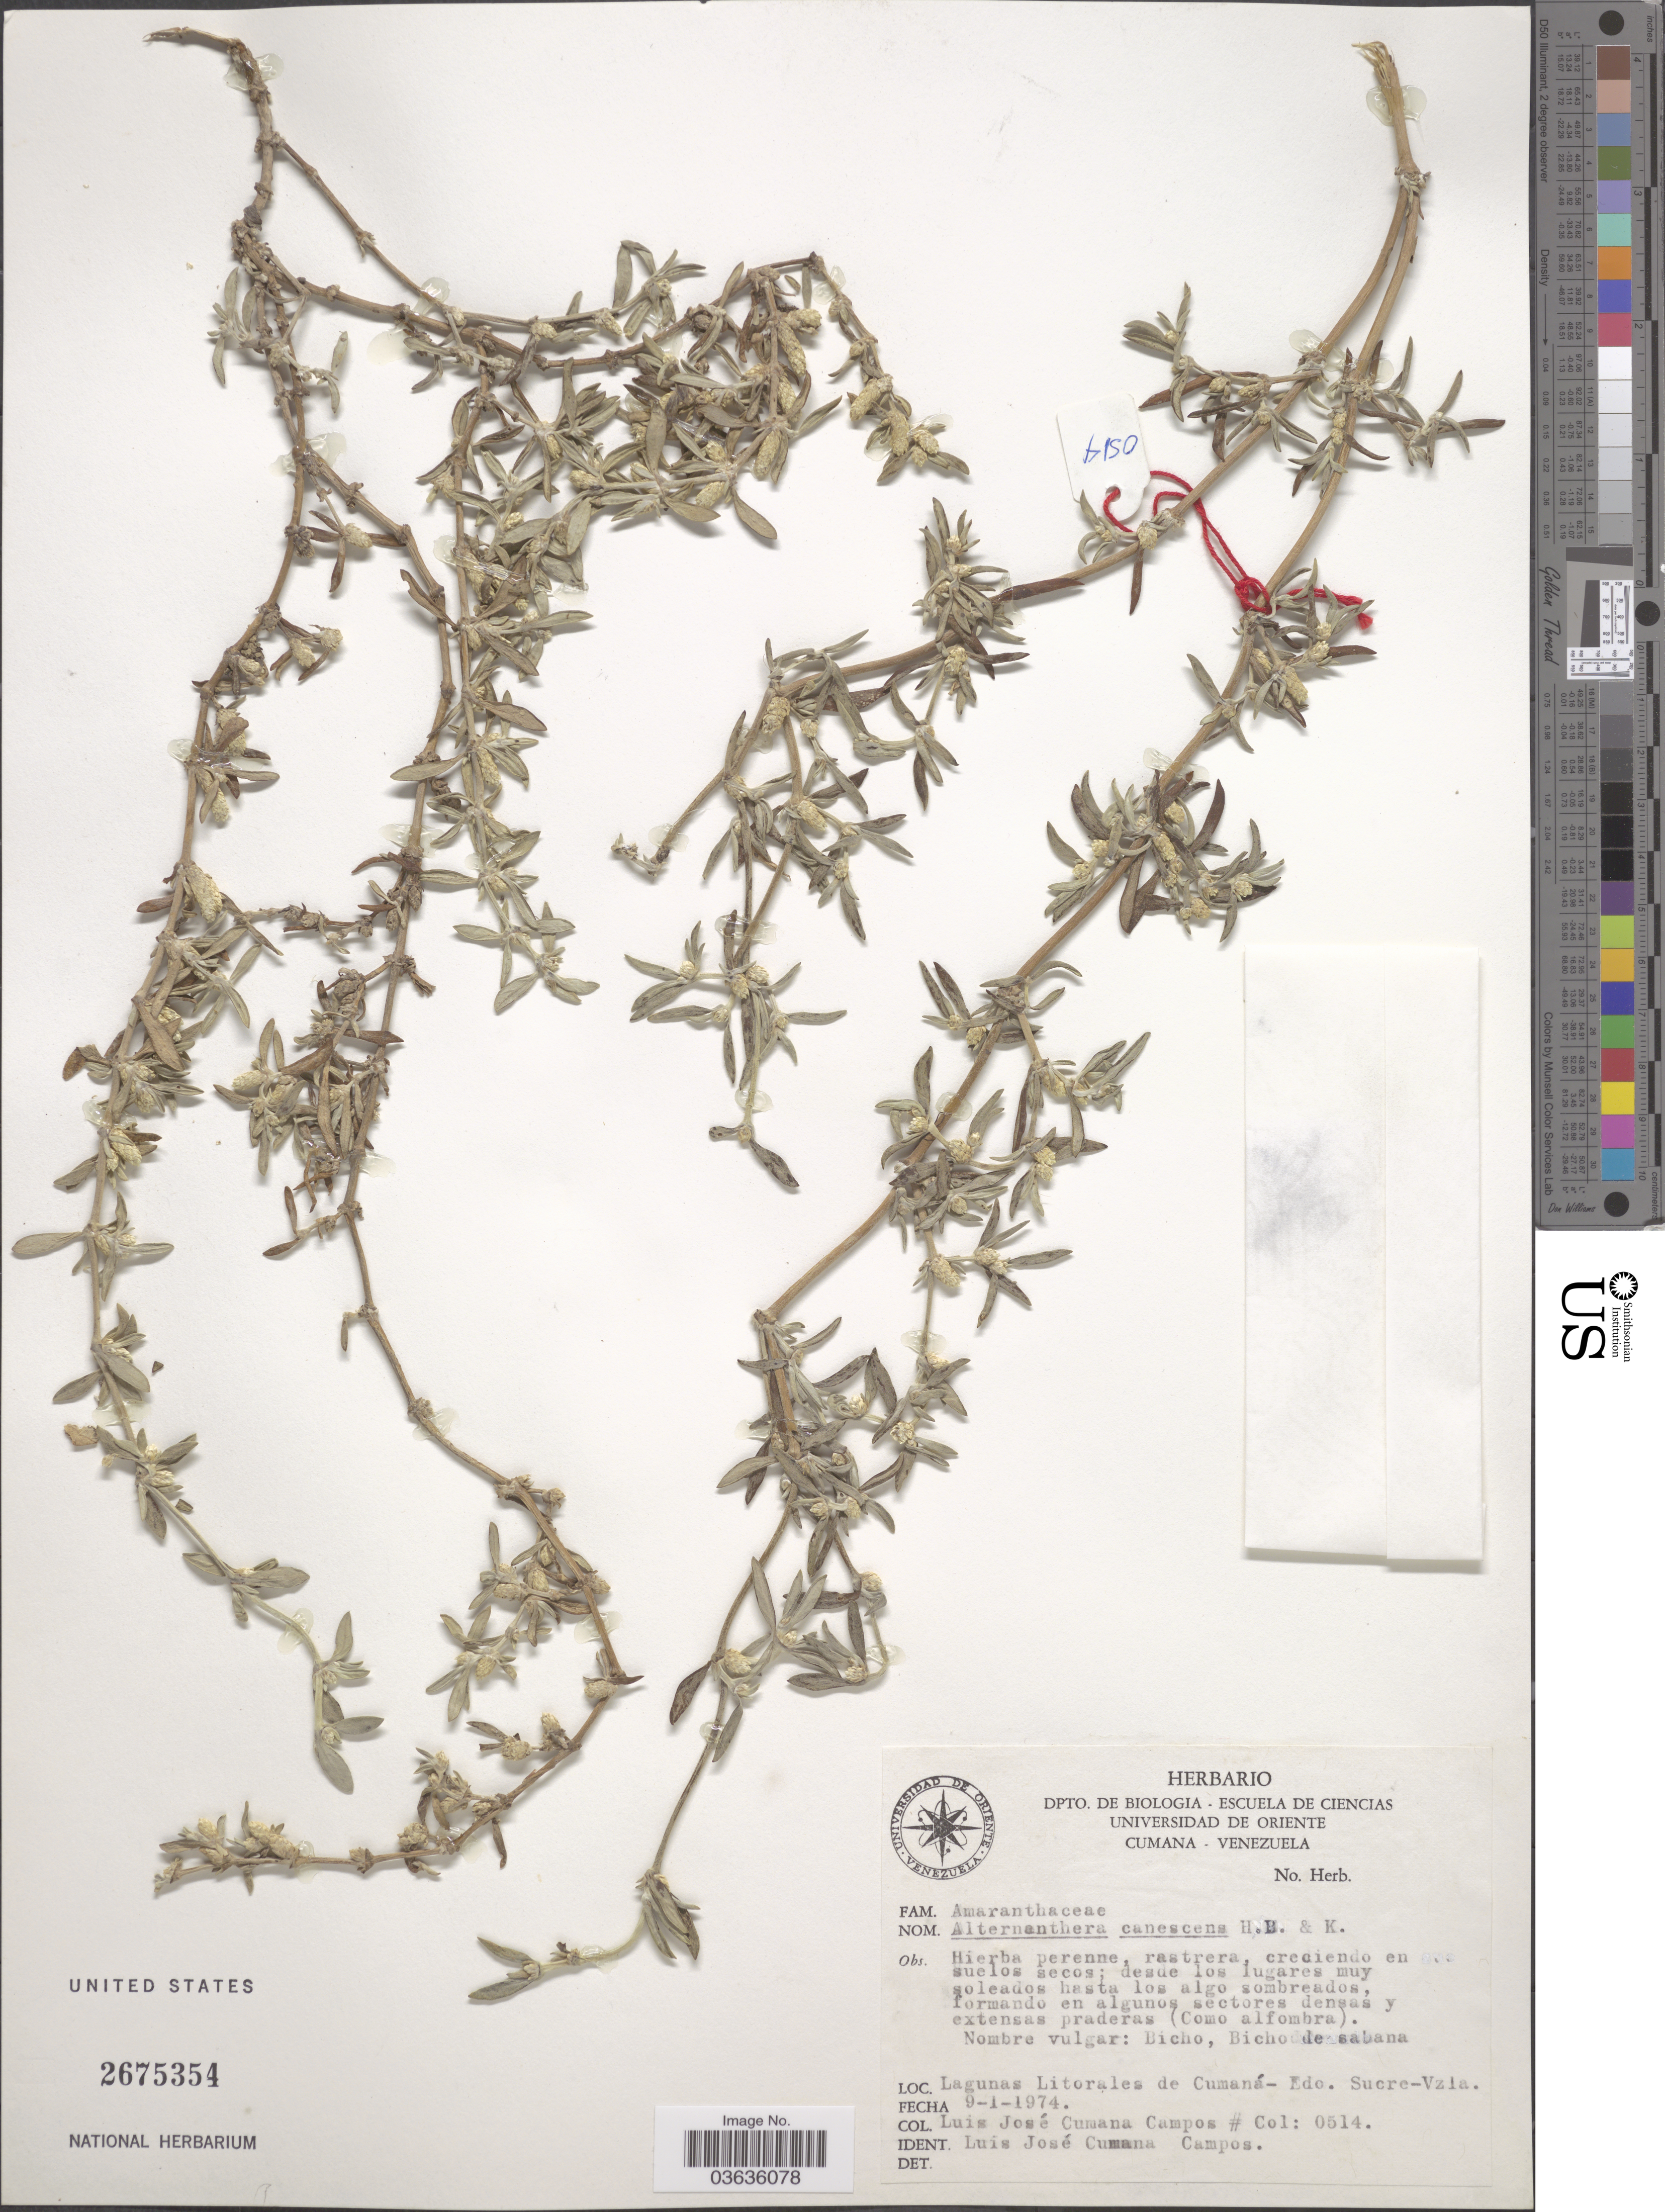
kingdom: Plantae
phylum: Tracheophyta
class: Magnoliopsida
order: Caryophyllales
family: Amaranthaceae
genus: Alternanthera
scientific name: Alternanthera canescens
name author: Kunth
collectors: L. J. Cumaná C.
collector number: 0514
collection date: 1974-01-09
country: Venezuela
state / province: Sucre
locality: Lagunas Litorales de Cumaná.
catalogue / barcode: US 2675354